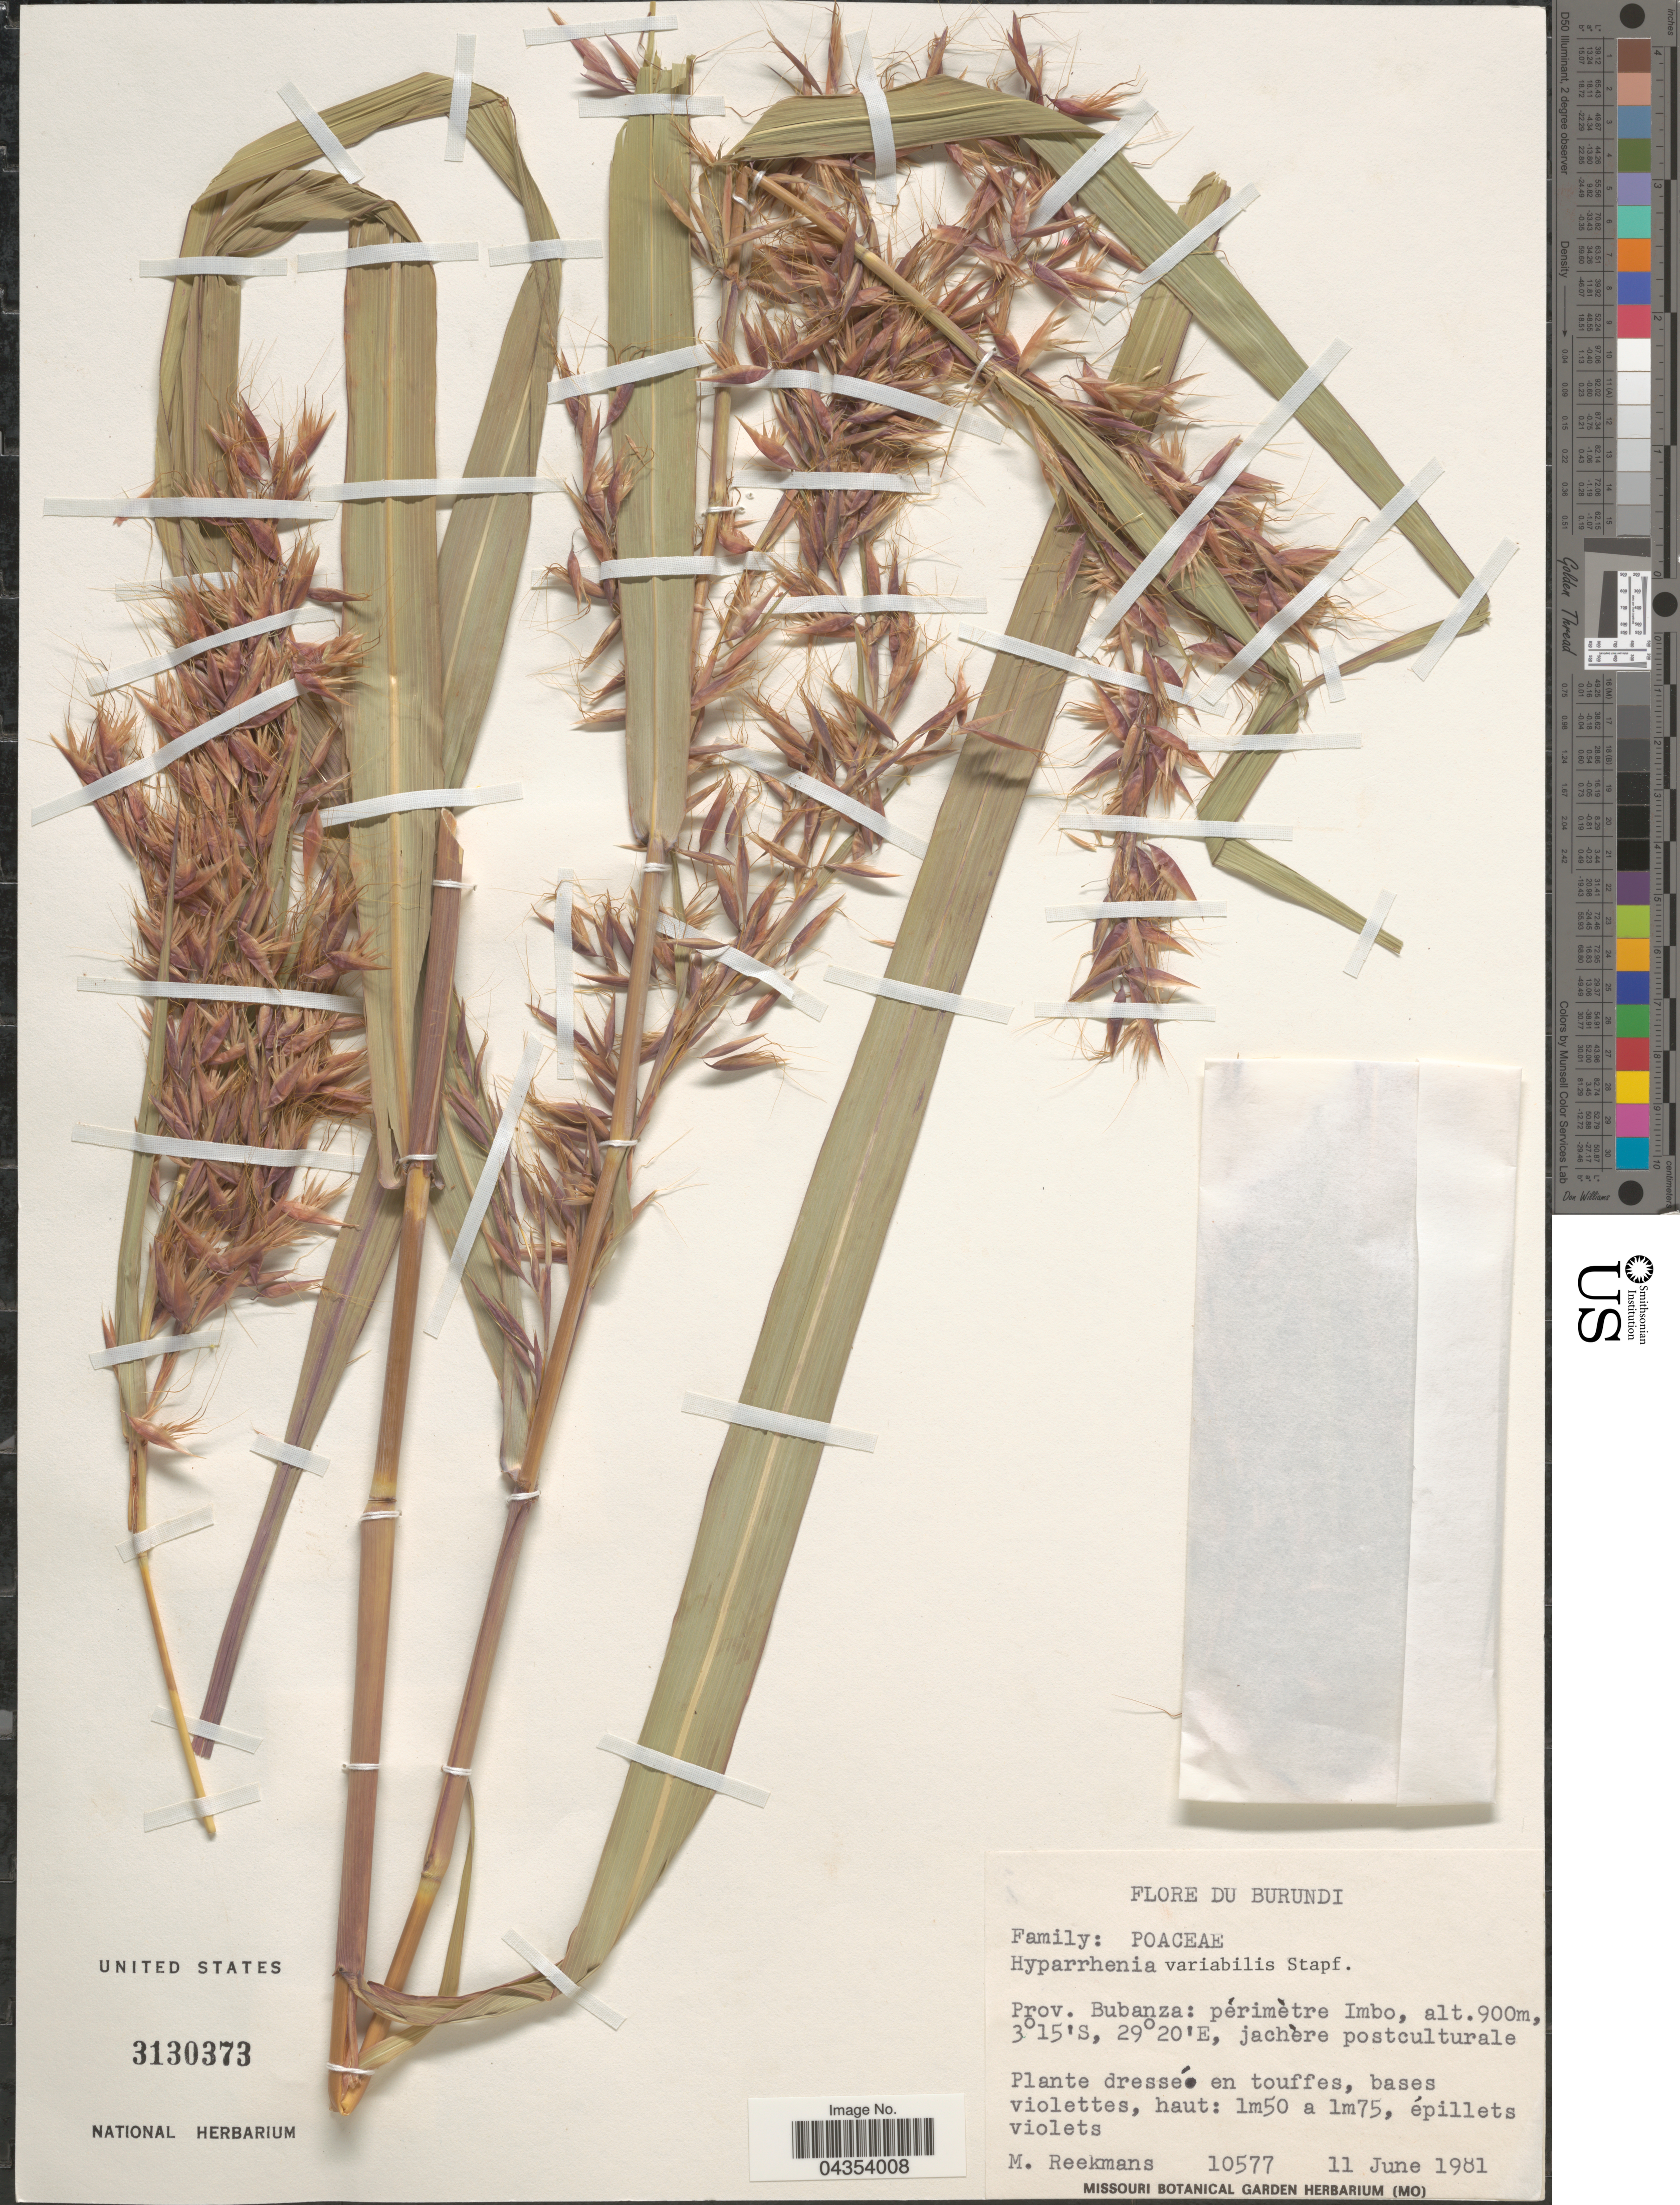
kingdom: Plantae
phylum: Tracheophyta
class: Liliopsida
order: Poales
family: Poaceae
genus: Hyparrhenia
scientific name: Hyparrhenia variabilis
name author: Stapf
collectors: M. Reekmans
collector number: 10577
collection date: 1981-06-11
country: Burundi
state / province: Bubanza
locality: Prov. Bubanza: périmètre Imbo.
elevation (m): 900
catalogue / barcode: US 3130373